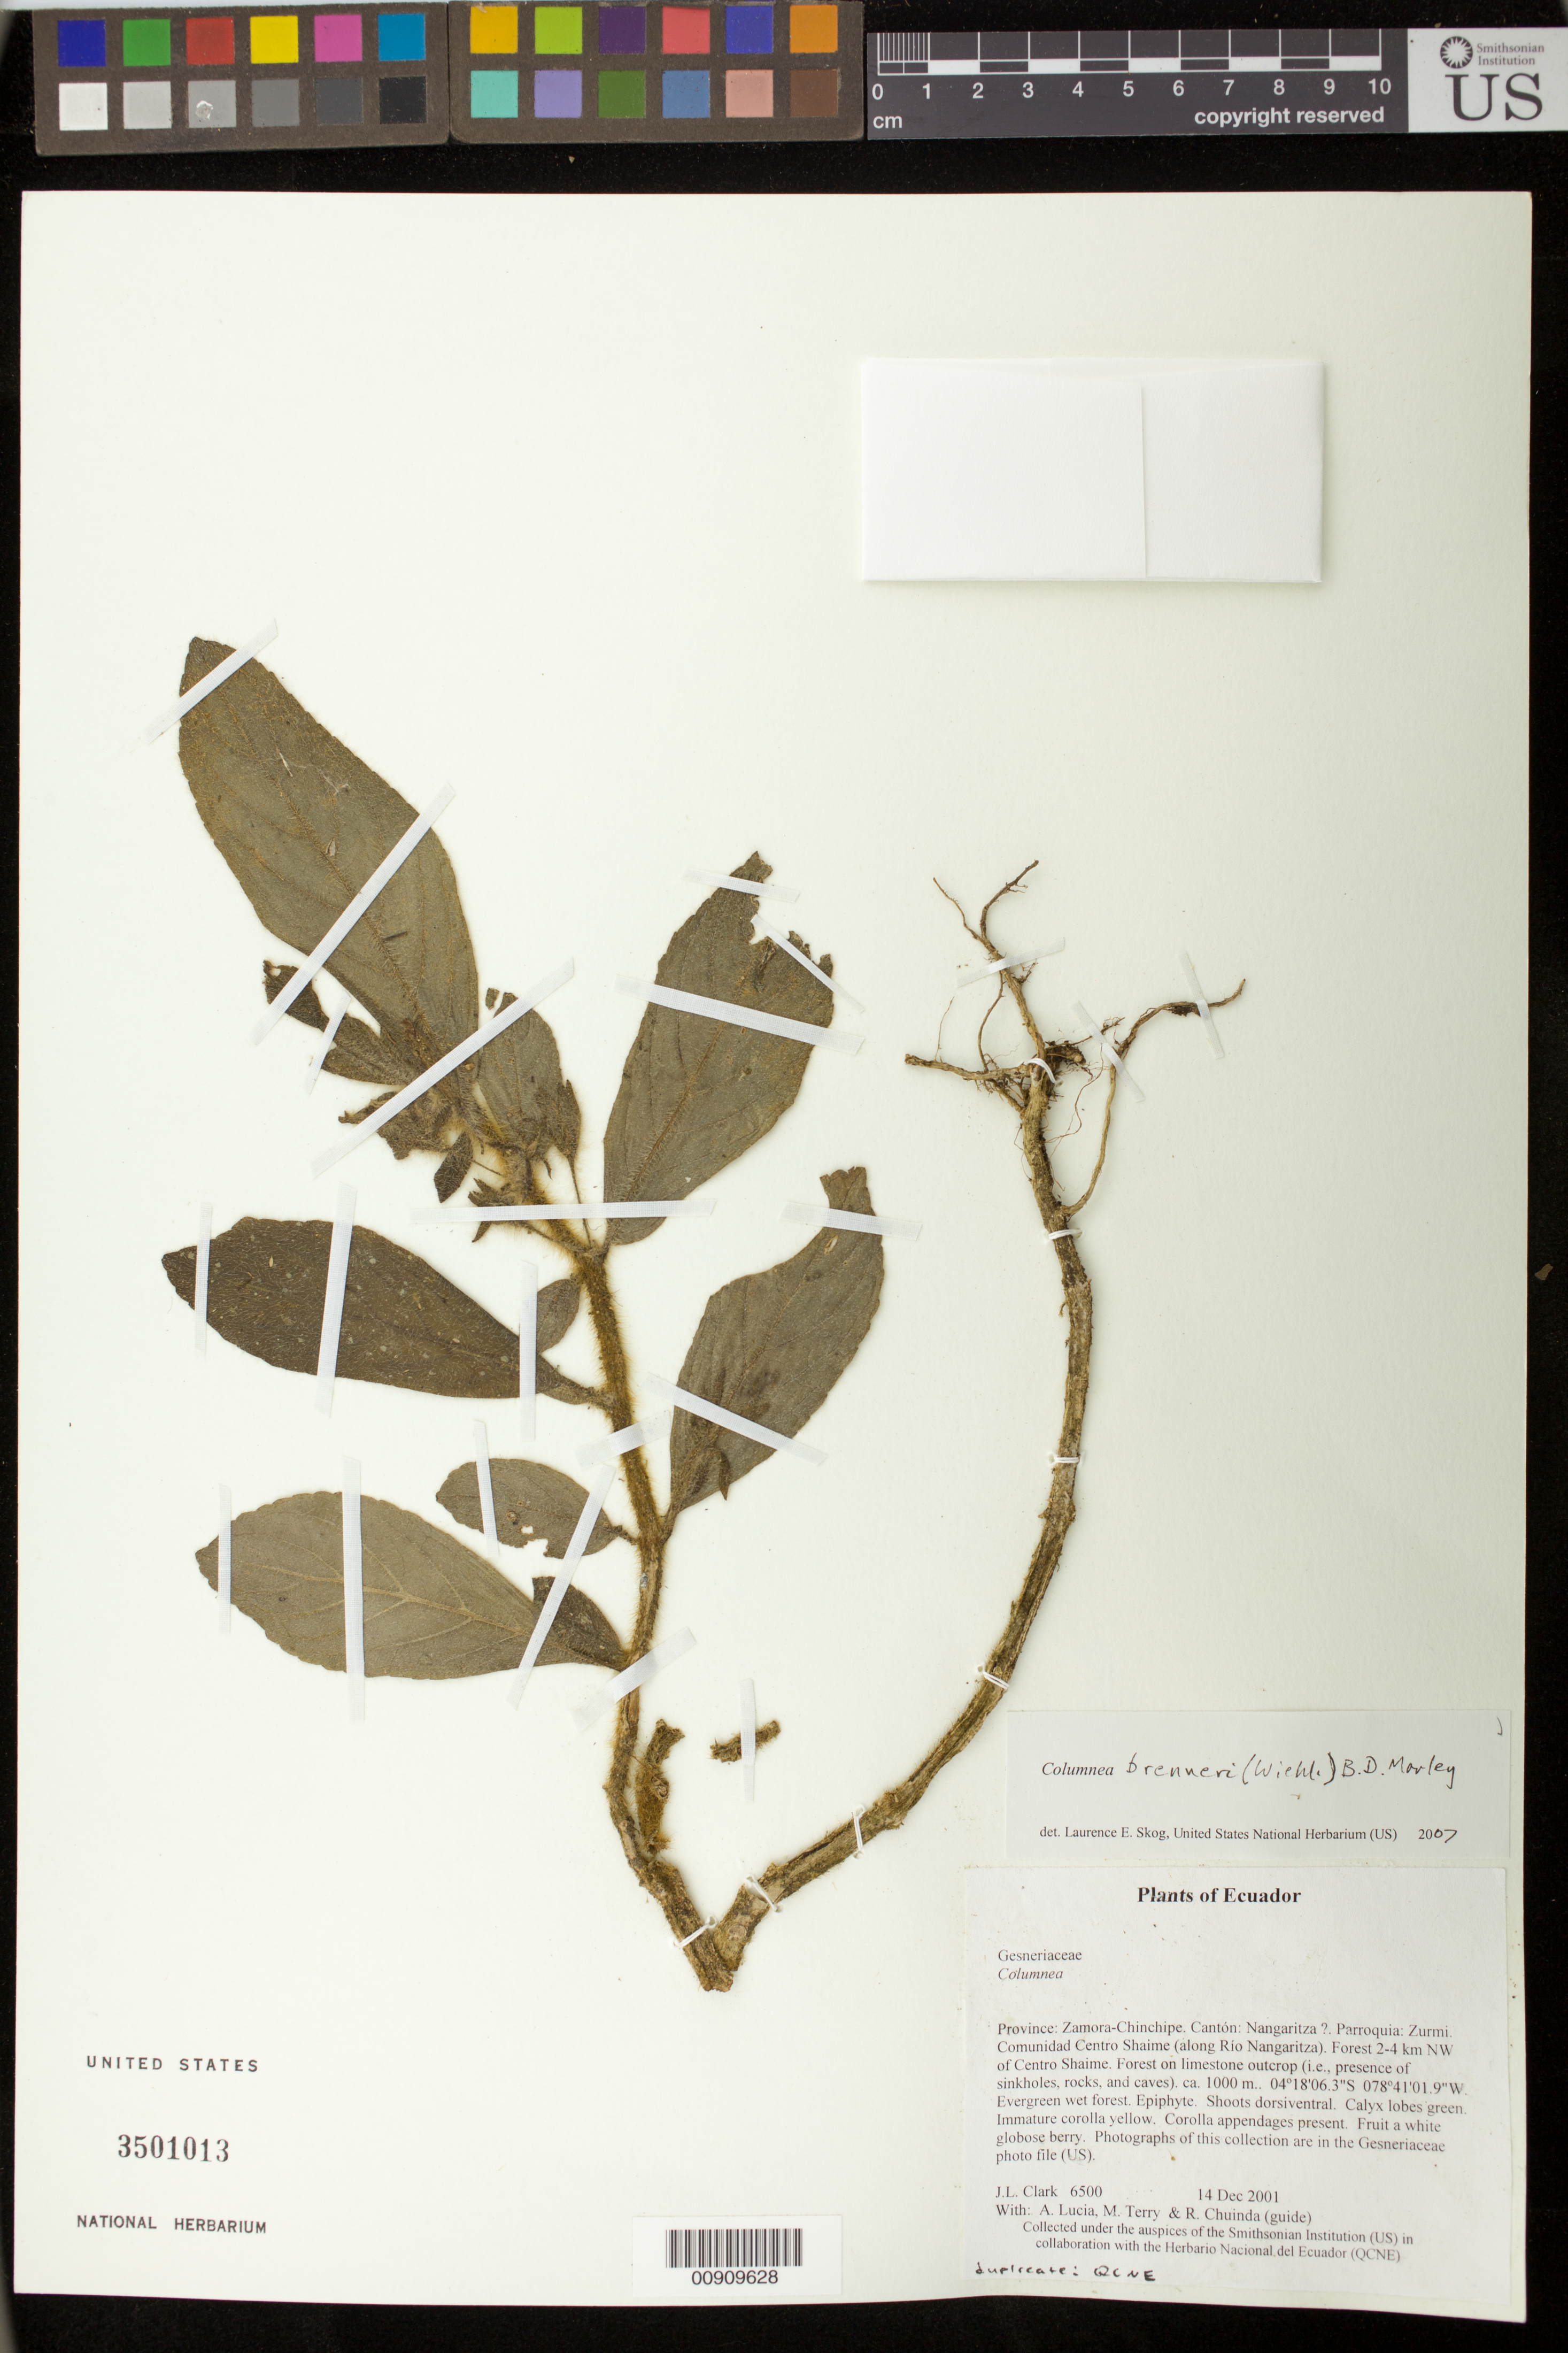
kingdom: Plantae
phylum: Tracheophyta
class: Magnoliopsida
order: Lamiales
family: Gesneriaceae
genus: Columnea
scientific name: Columnea brenneri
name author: (Wiehler) B.D. Morley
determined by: Skog, Laurence E.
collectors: J. L. Clark, A. Lucia, M. Terry & R. Chuinda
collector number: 6500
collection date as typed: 14 Dec 2001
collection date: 2001-12-14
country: Ecuador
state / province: Zamora-Chinchipe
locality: Nangaritza. Parroquia: Zurmi. Comunidad Centro Shaime (along Río Nangaritza). Forest 2-4 km NW of Centro Shaime. Forest on limestone outcrop (i.e., presence of sinkholes, rocks, and caves).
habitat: Evergreen wet forest.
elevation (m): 1000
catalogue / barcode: US 3501013